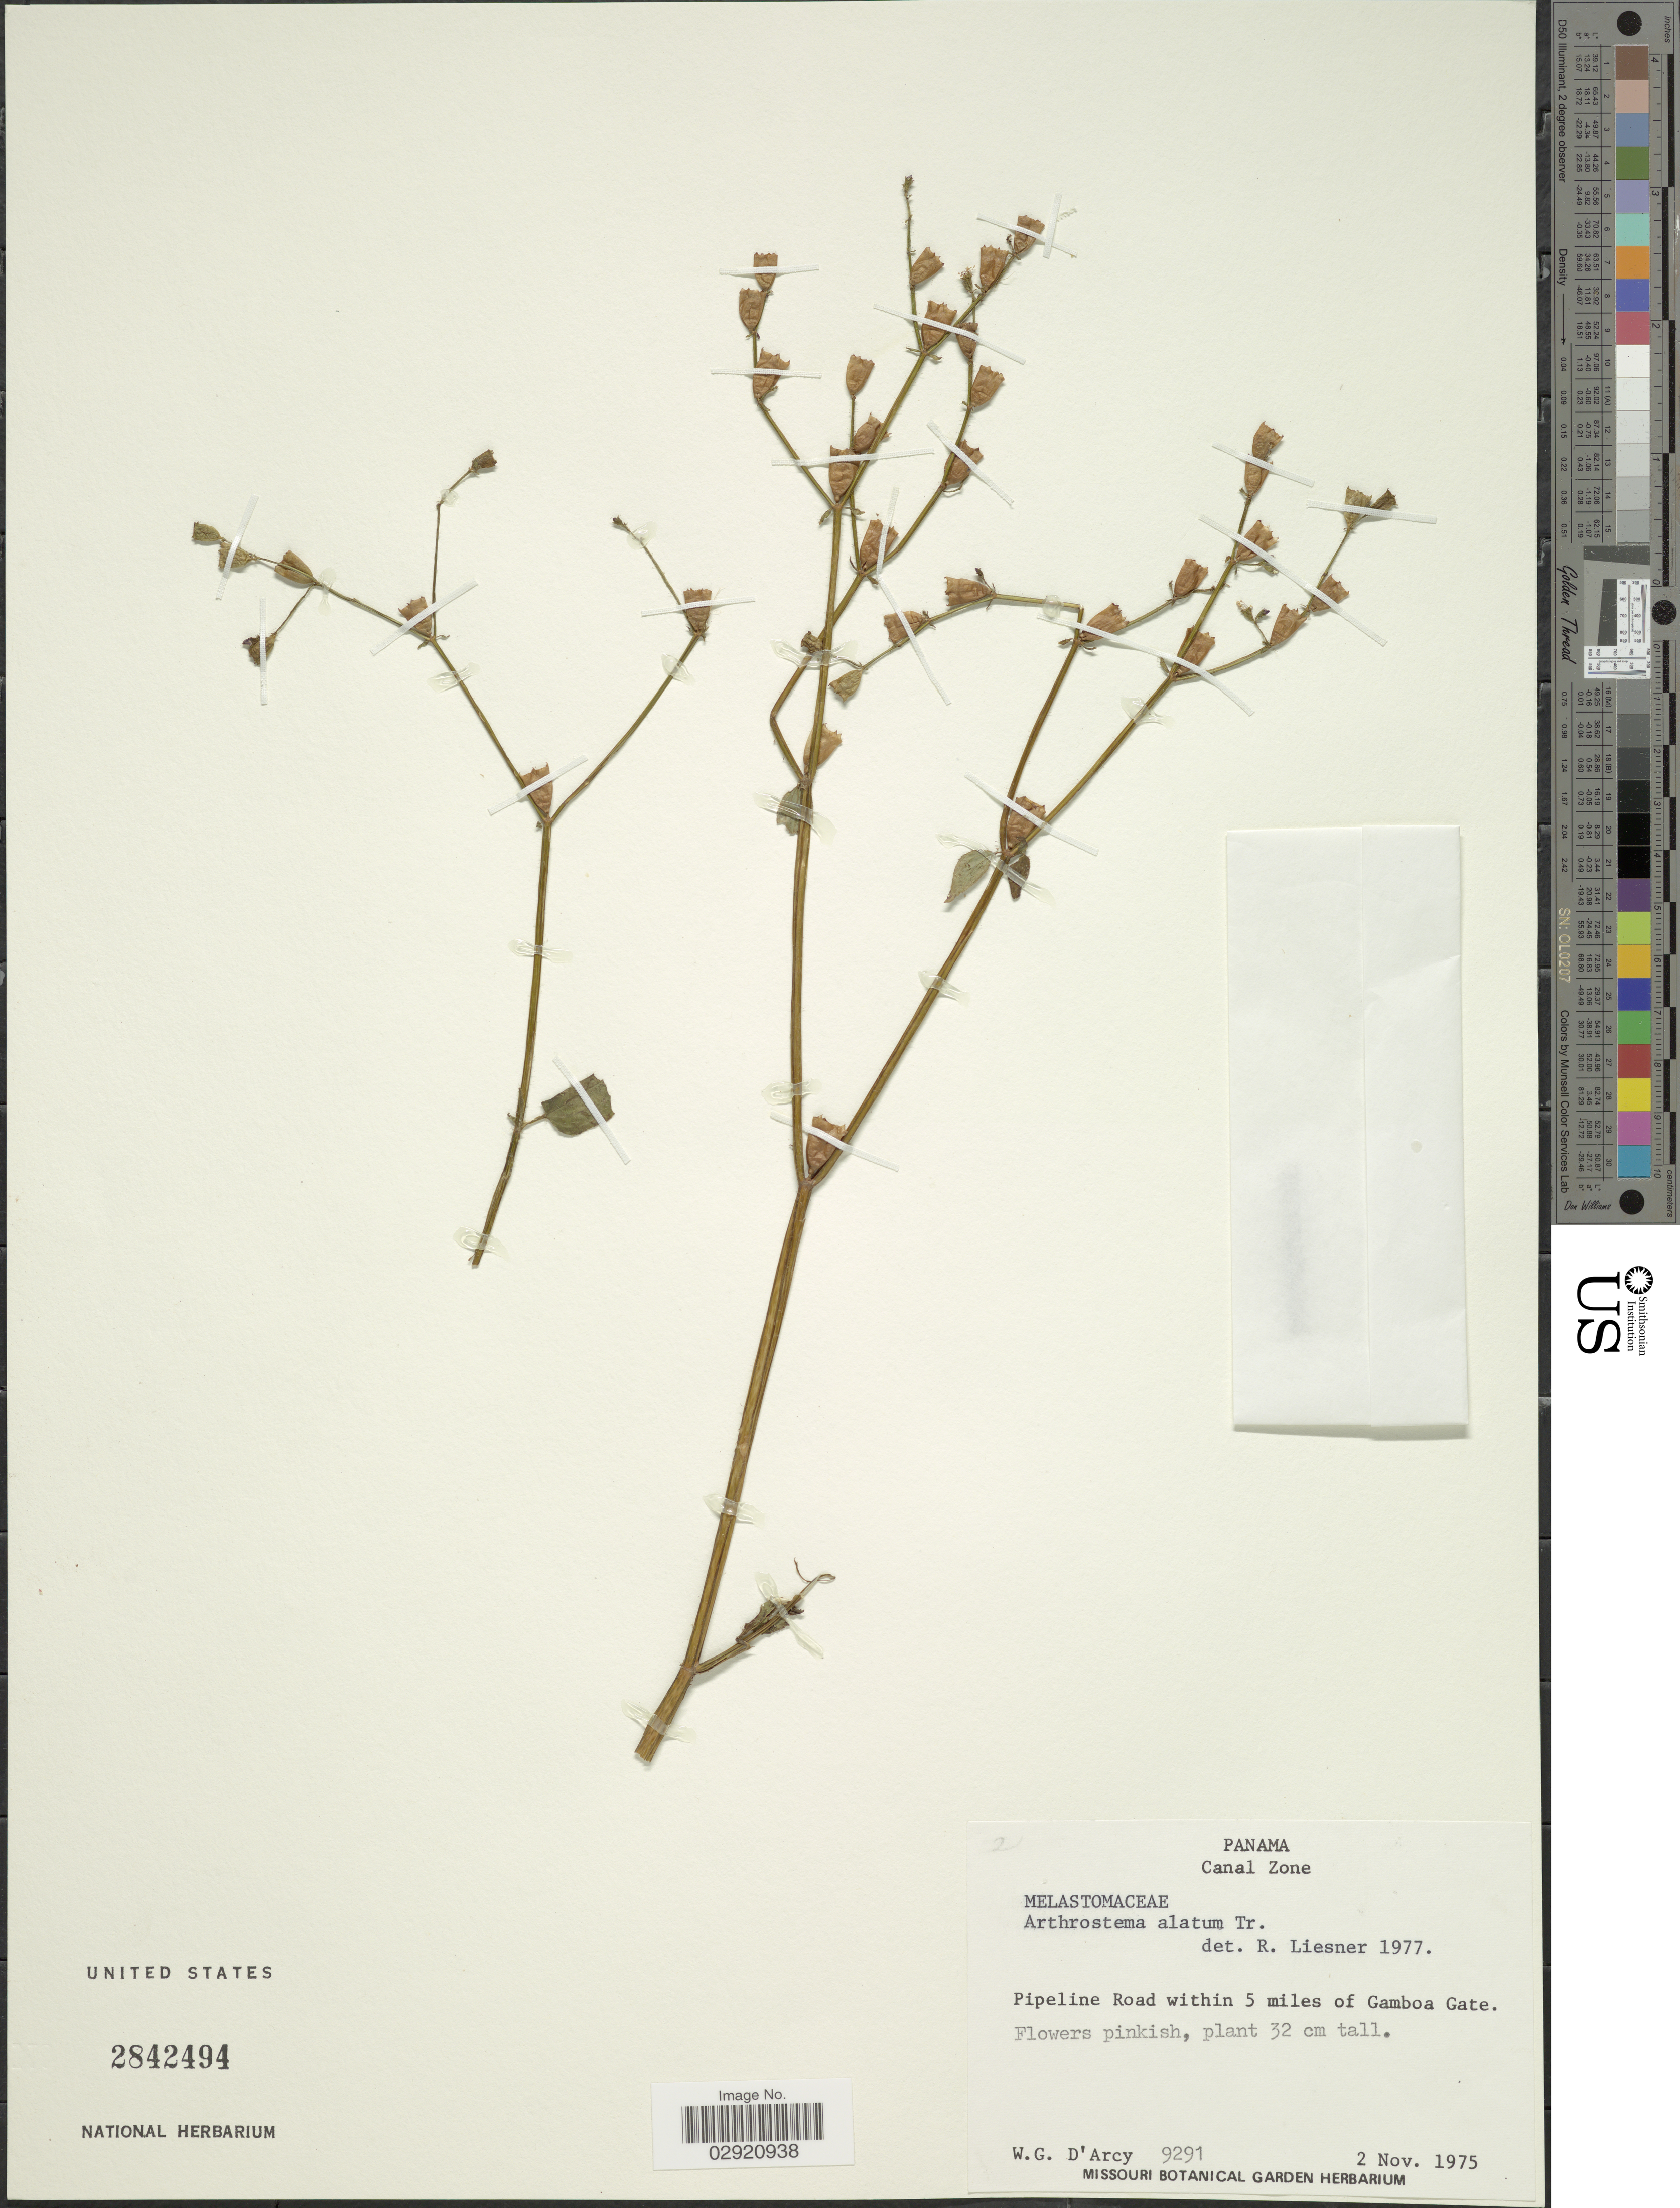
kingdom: Plantae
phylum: Tracheophyta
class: Magnoliopsida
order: Myrtales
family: Melastomataceae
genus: Arthrostemma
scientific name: Arthrostemma alatum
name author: Triana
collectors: W. G. D'Arcy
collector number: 9291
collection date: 1975-11-02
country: Panama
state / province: Colón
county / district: Canal Zone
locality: Canal Zone. Pipeline Road within 5 miles of Gamboa Gate.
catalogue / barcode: US 2842494